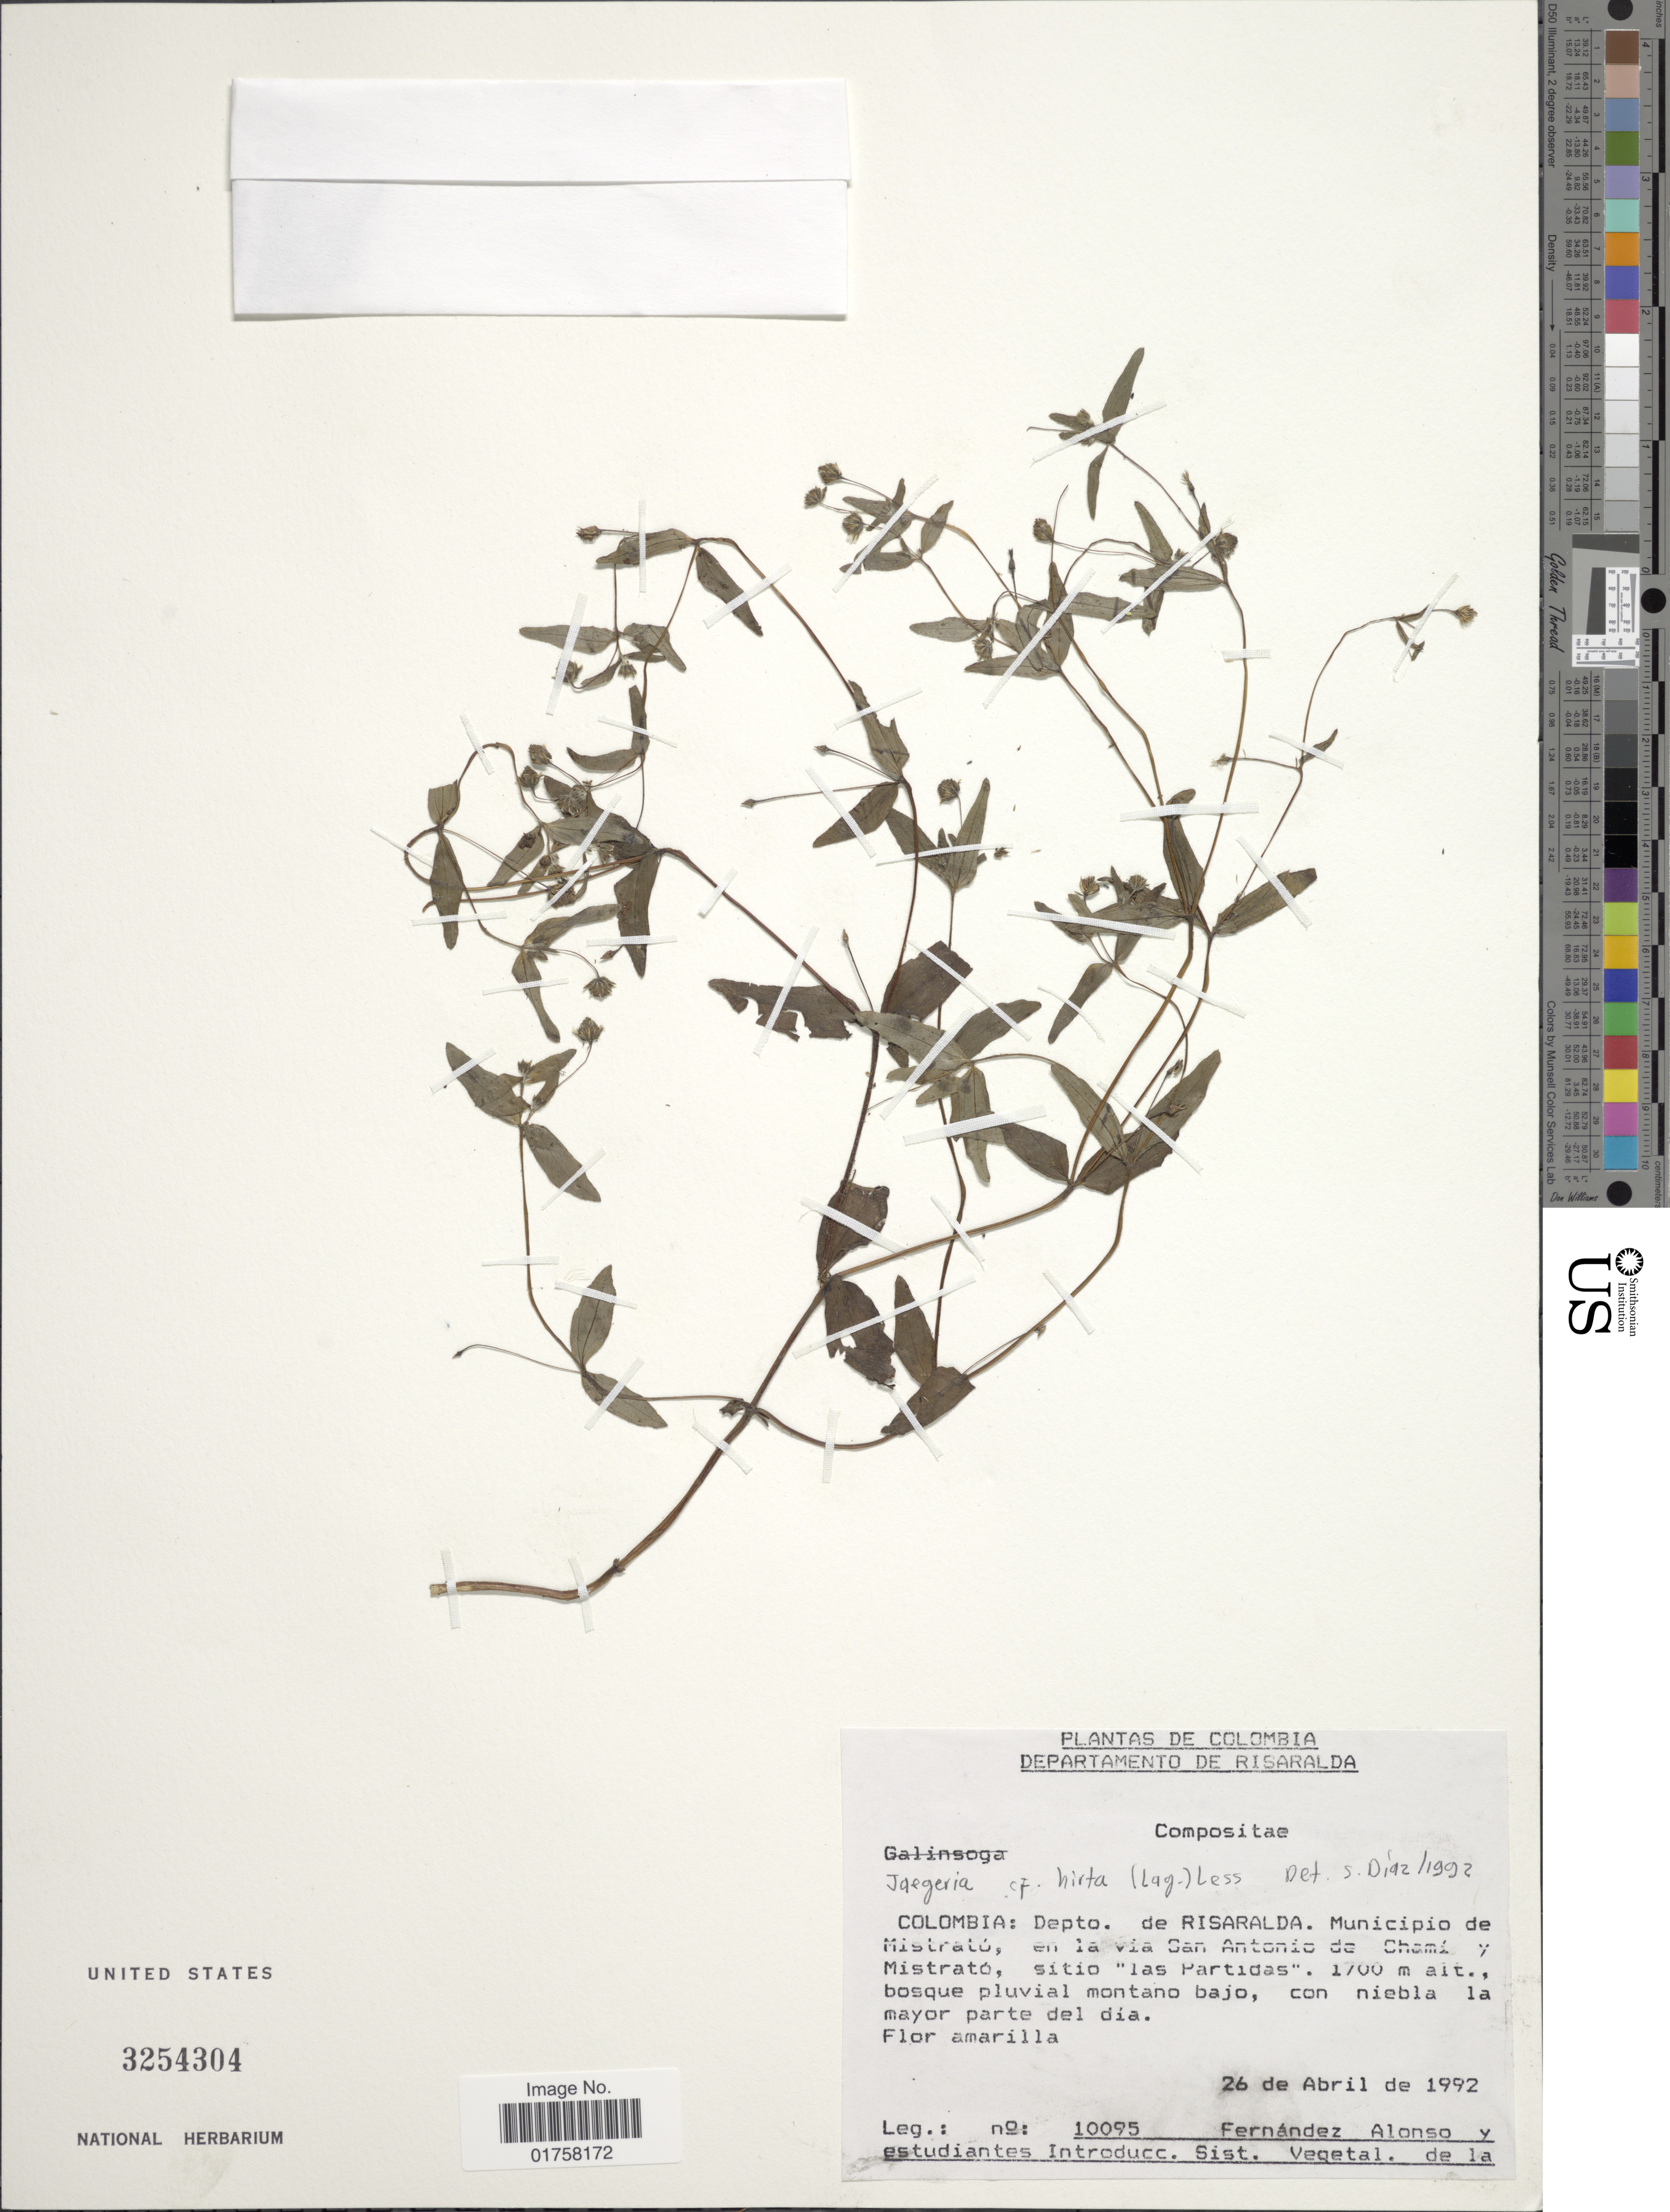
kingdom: Plantae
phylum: Tracheophyta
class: Magnoliopsida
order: Asterales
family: Asteraceae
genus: Jaegeria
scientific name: Jaegeria hirta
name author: (Lag.) Less.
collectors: F. Alonso & Estudiantes Introducc. Sist. Vegetal. de la Universidad Nacional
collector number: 10095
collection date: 1992-04-26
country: Colombia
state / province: Risaralda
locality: Municipio de Mistrato, en la via San Antonio de Chami y Mistrato, sitio "las Partidas"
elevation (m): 1700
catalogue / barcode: US 3254304